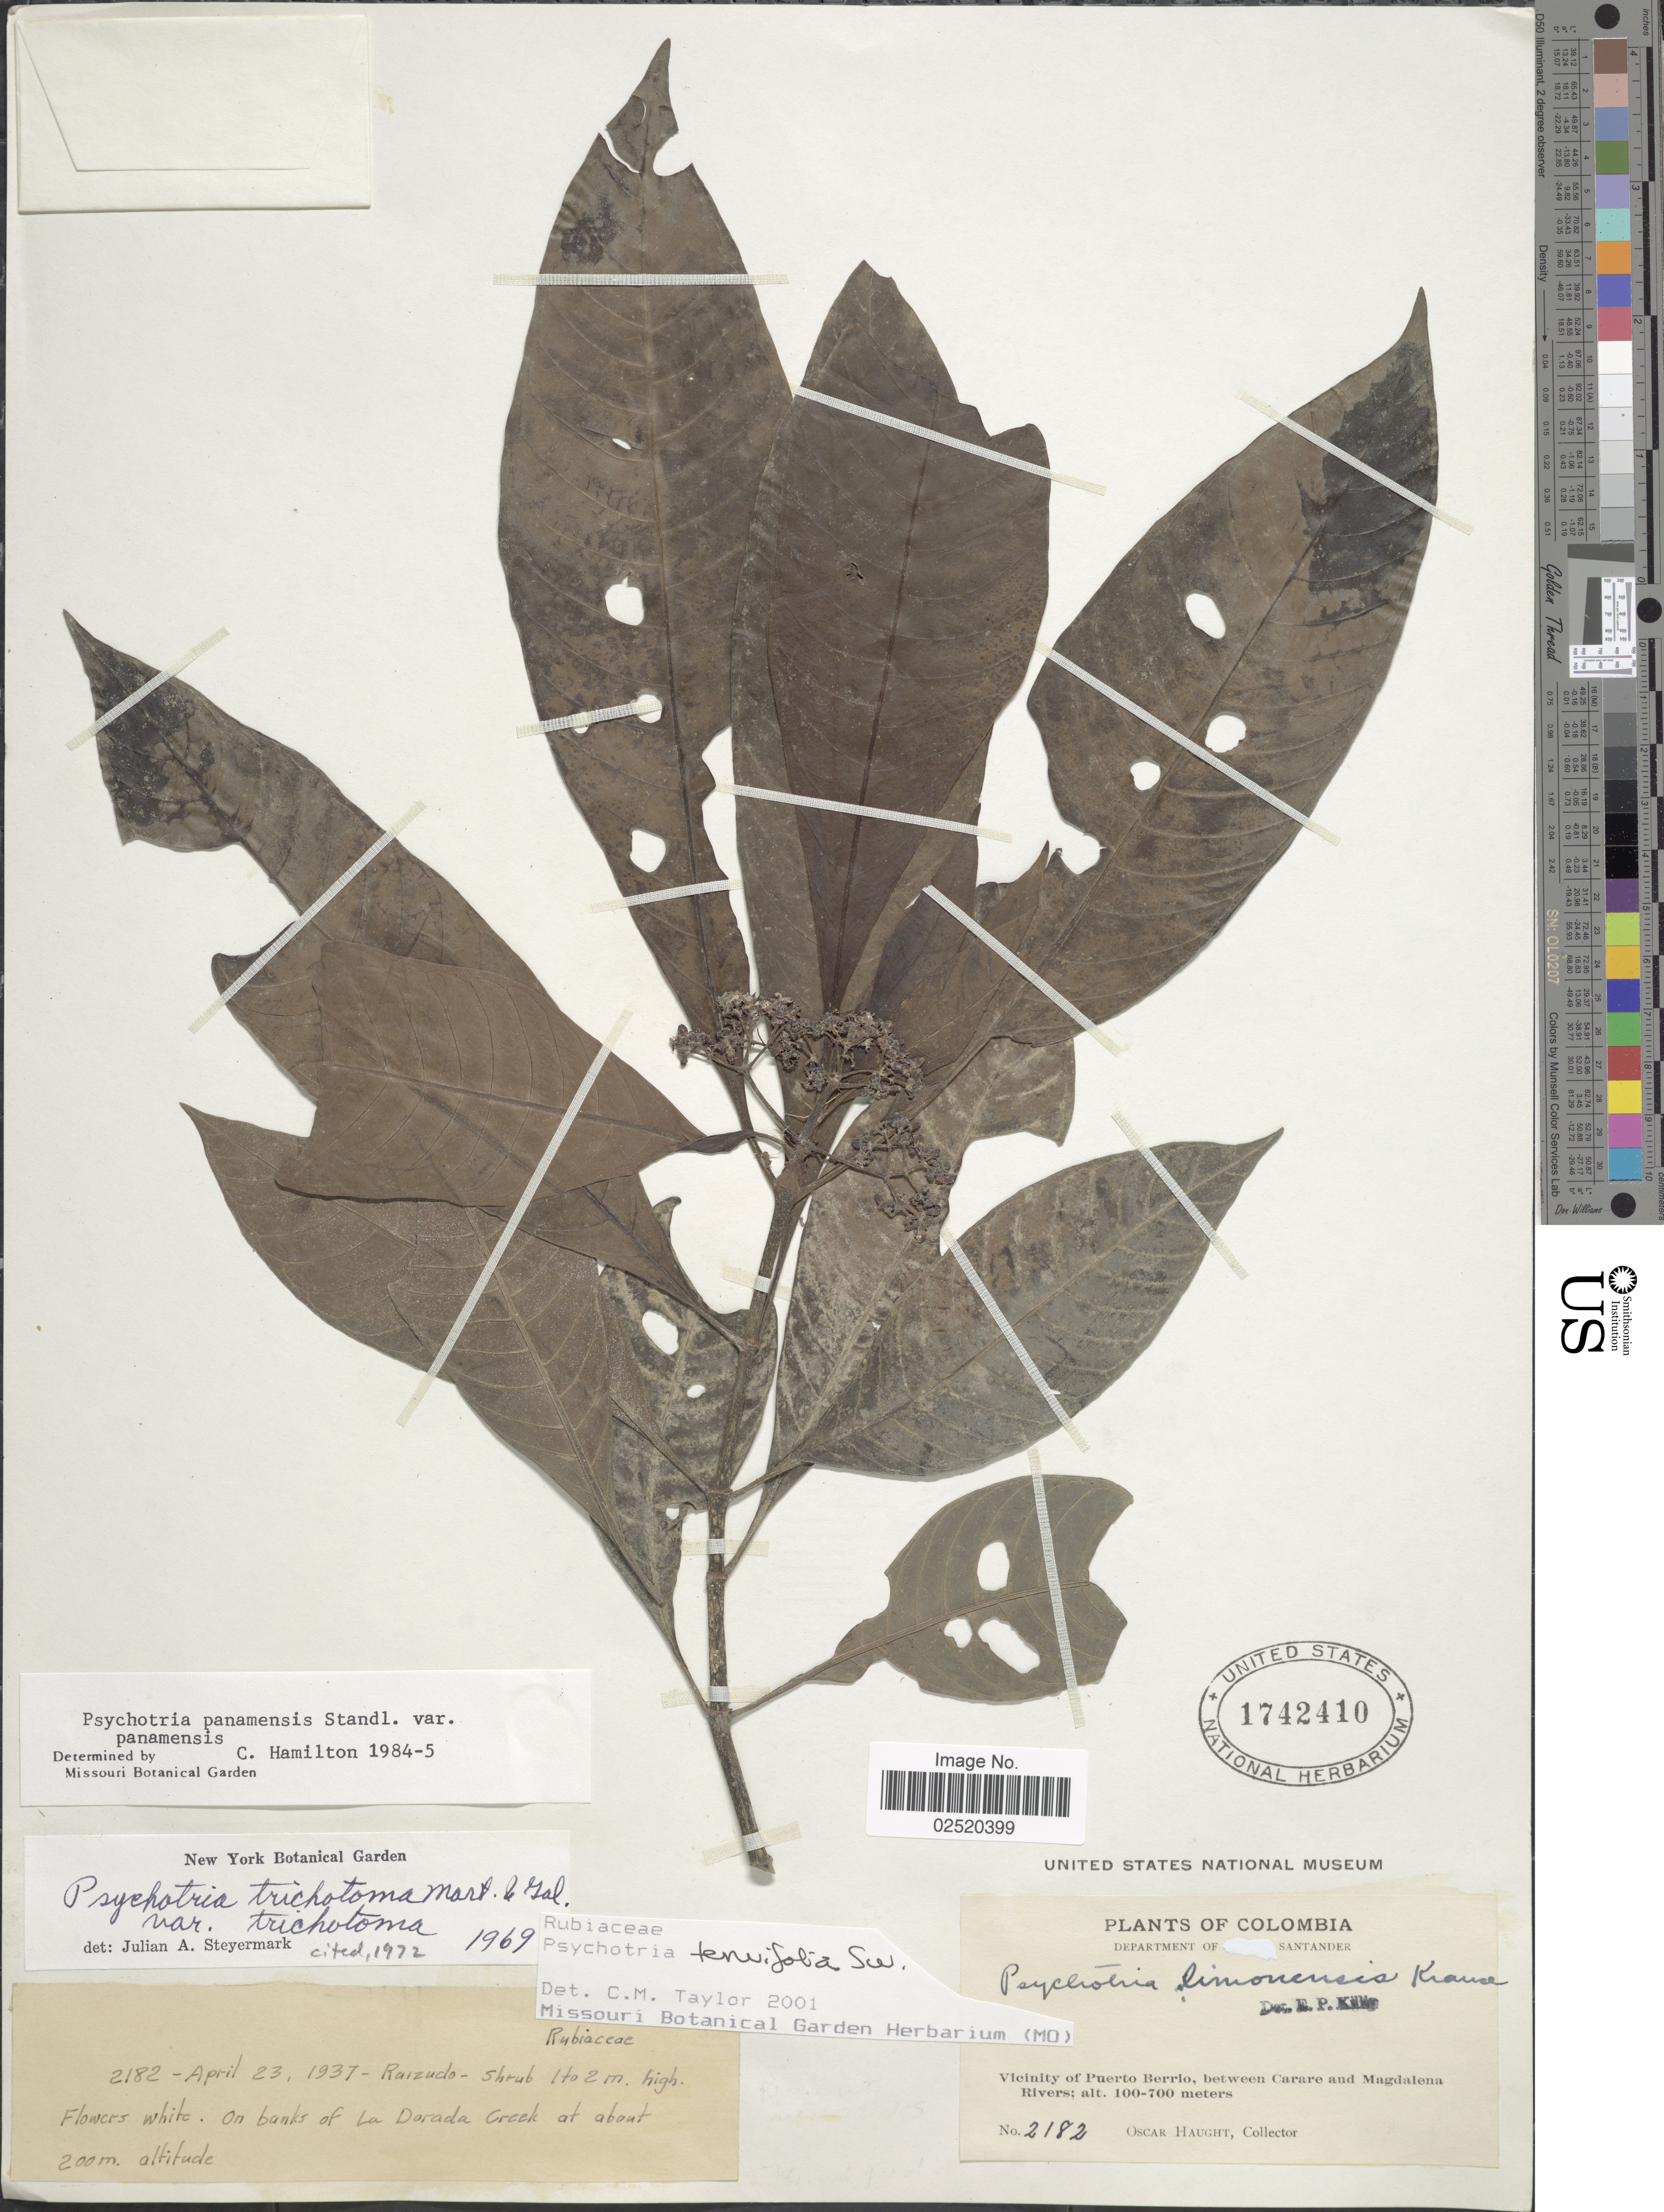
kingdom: Plantae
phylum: Tracheophyta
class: Magnoliopsida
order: Gentianales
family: Rubiaceae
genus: Psychotria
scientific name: Psychotria tenuifolia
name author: Sw.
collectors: O. Haught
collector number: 2182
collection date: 1937-04-23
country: Colombia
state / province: Santander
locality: Vicinity of Puerto Berrio, between Carare and Magdalena Rivers. Banks of La Dorada Creek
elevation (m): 200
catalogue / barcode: US 1742410